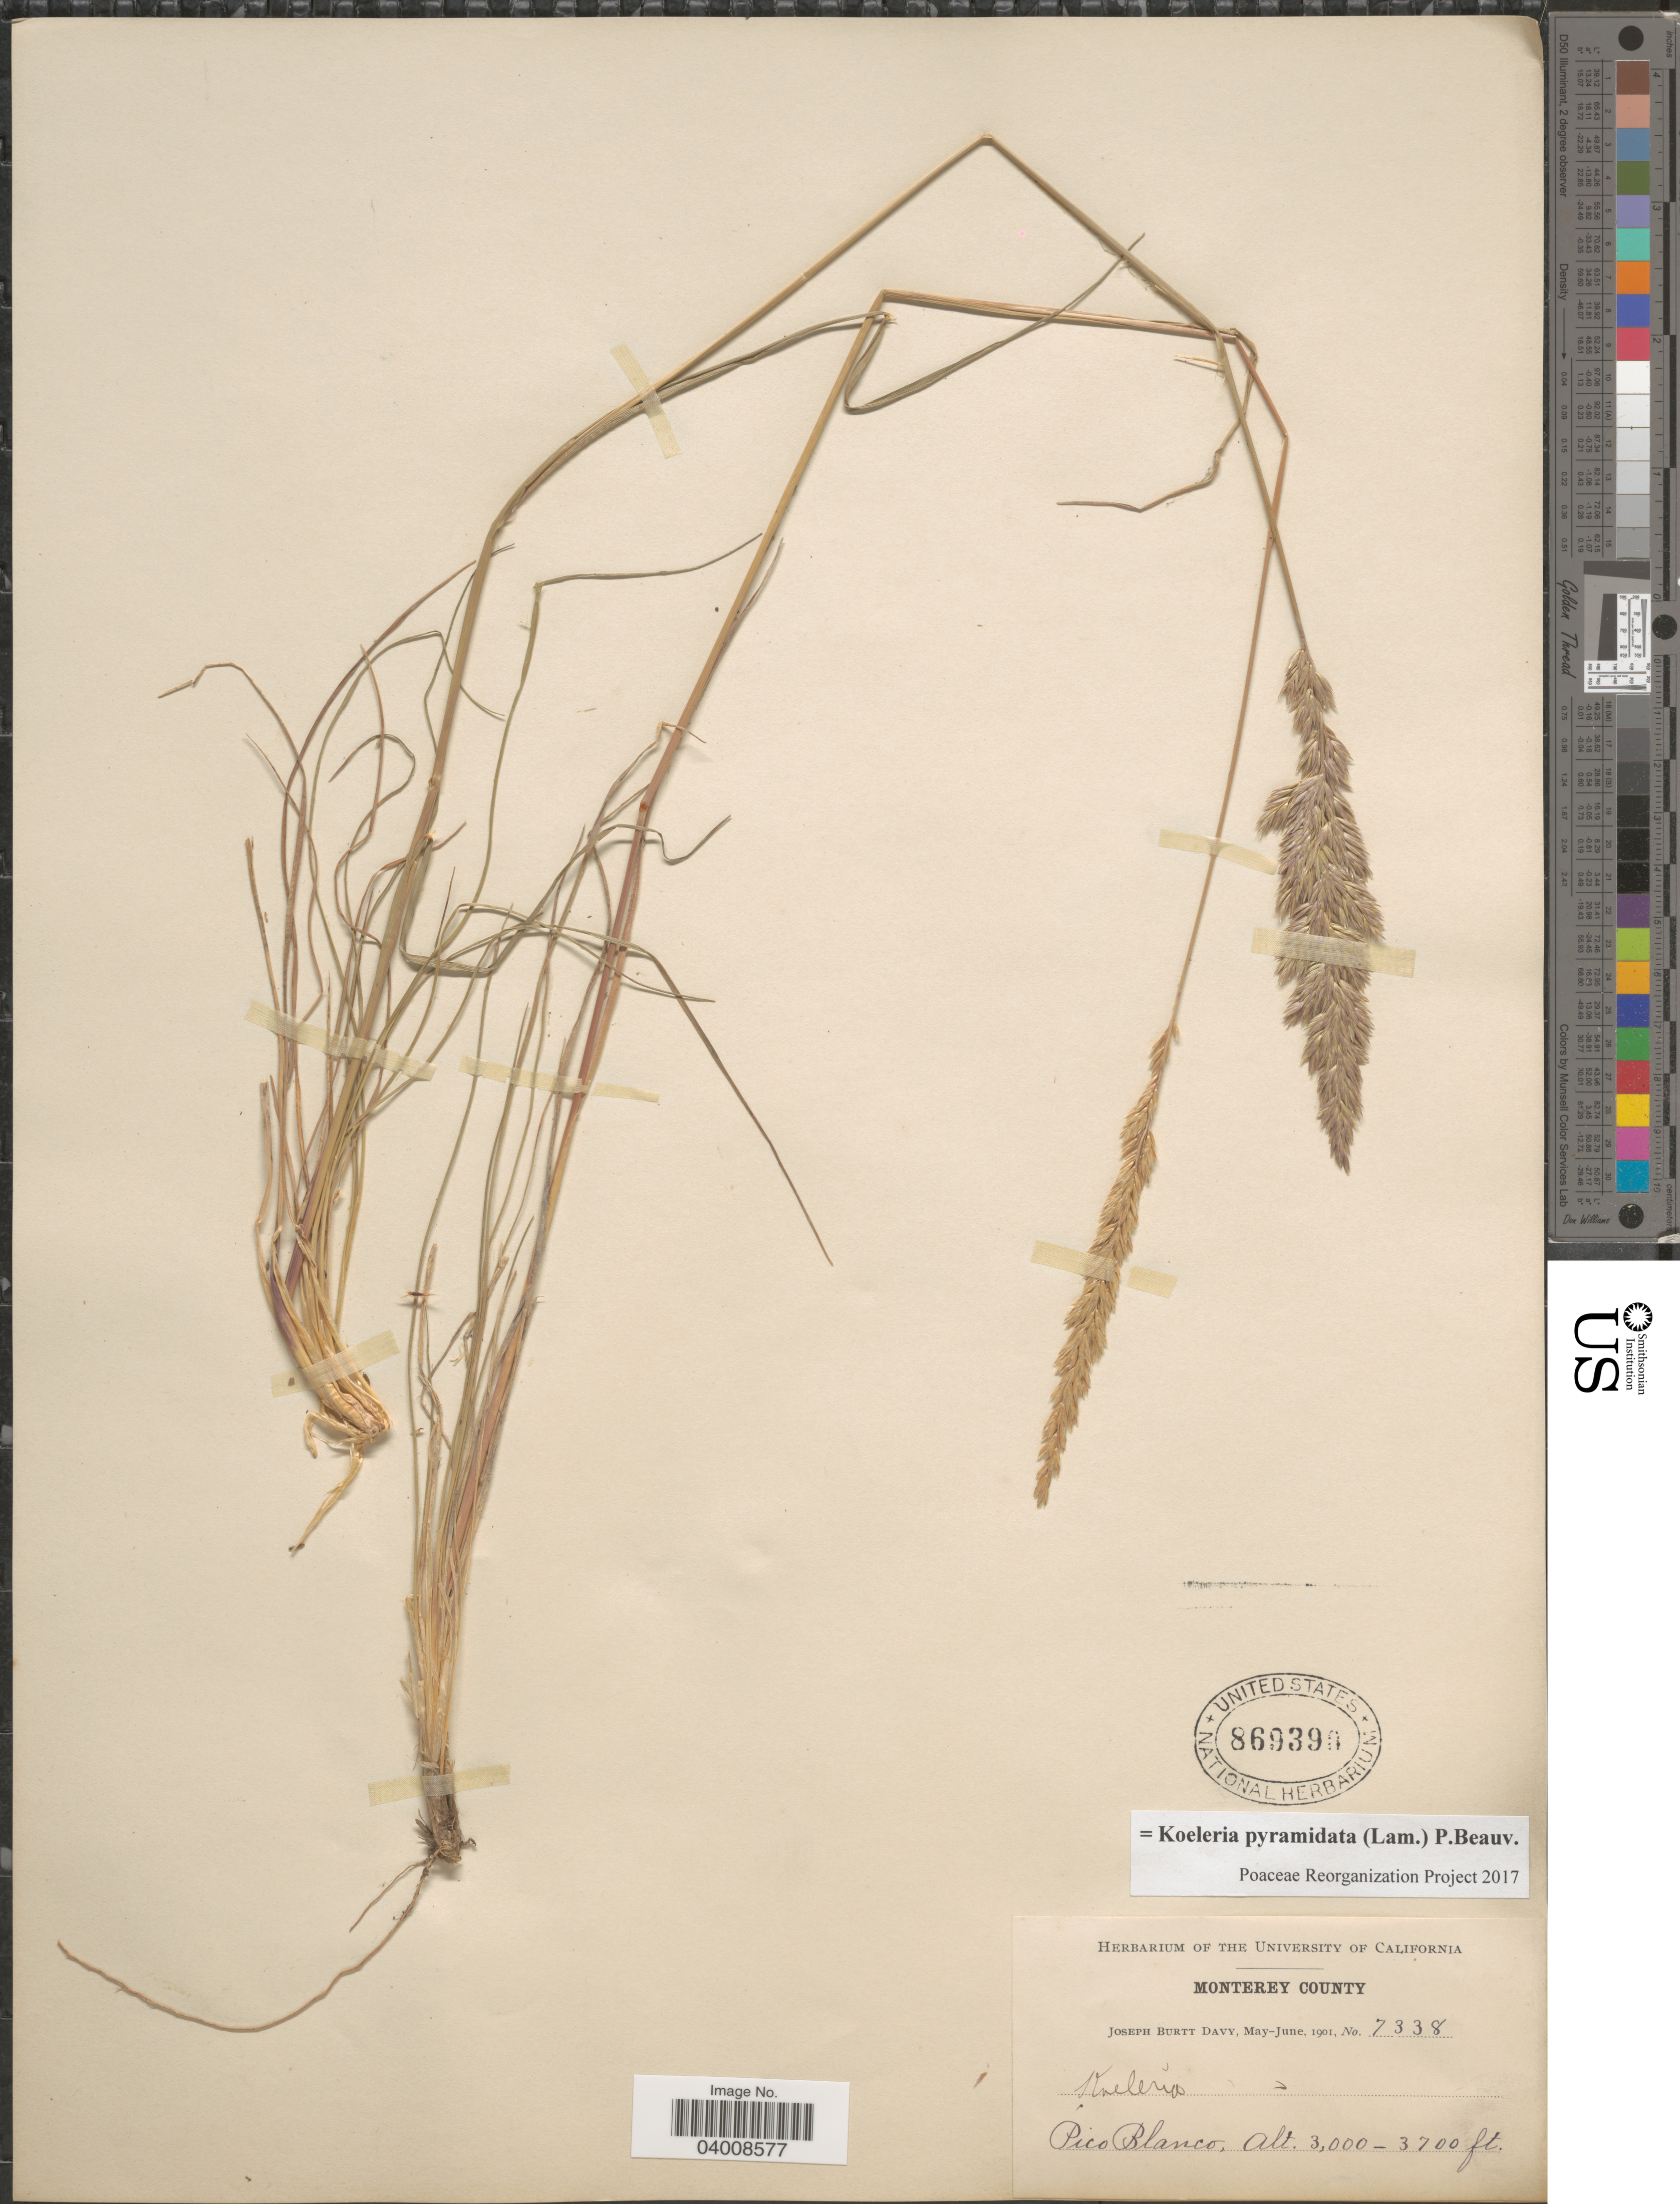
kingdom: Plantae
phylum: Tracheophyta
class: Liliopsida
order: Poales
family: Poaceae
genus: Koeleria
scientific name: Koeleria pyramidata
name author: (Lam.) P. Beauv.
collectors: J. Burtt Davy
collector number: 7338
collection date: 1901-05/1901-06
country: United States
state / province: California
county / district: Monterey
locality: Monterey County. Pico Blanco.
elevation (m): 914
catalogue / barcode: US 869390